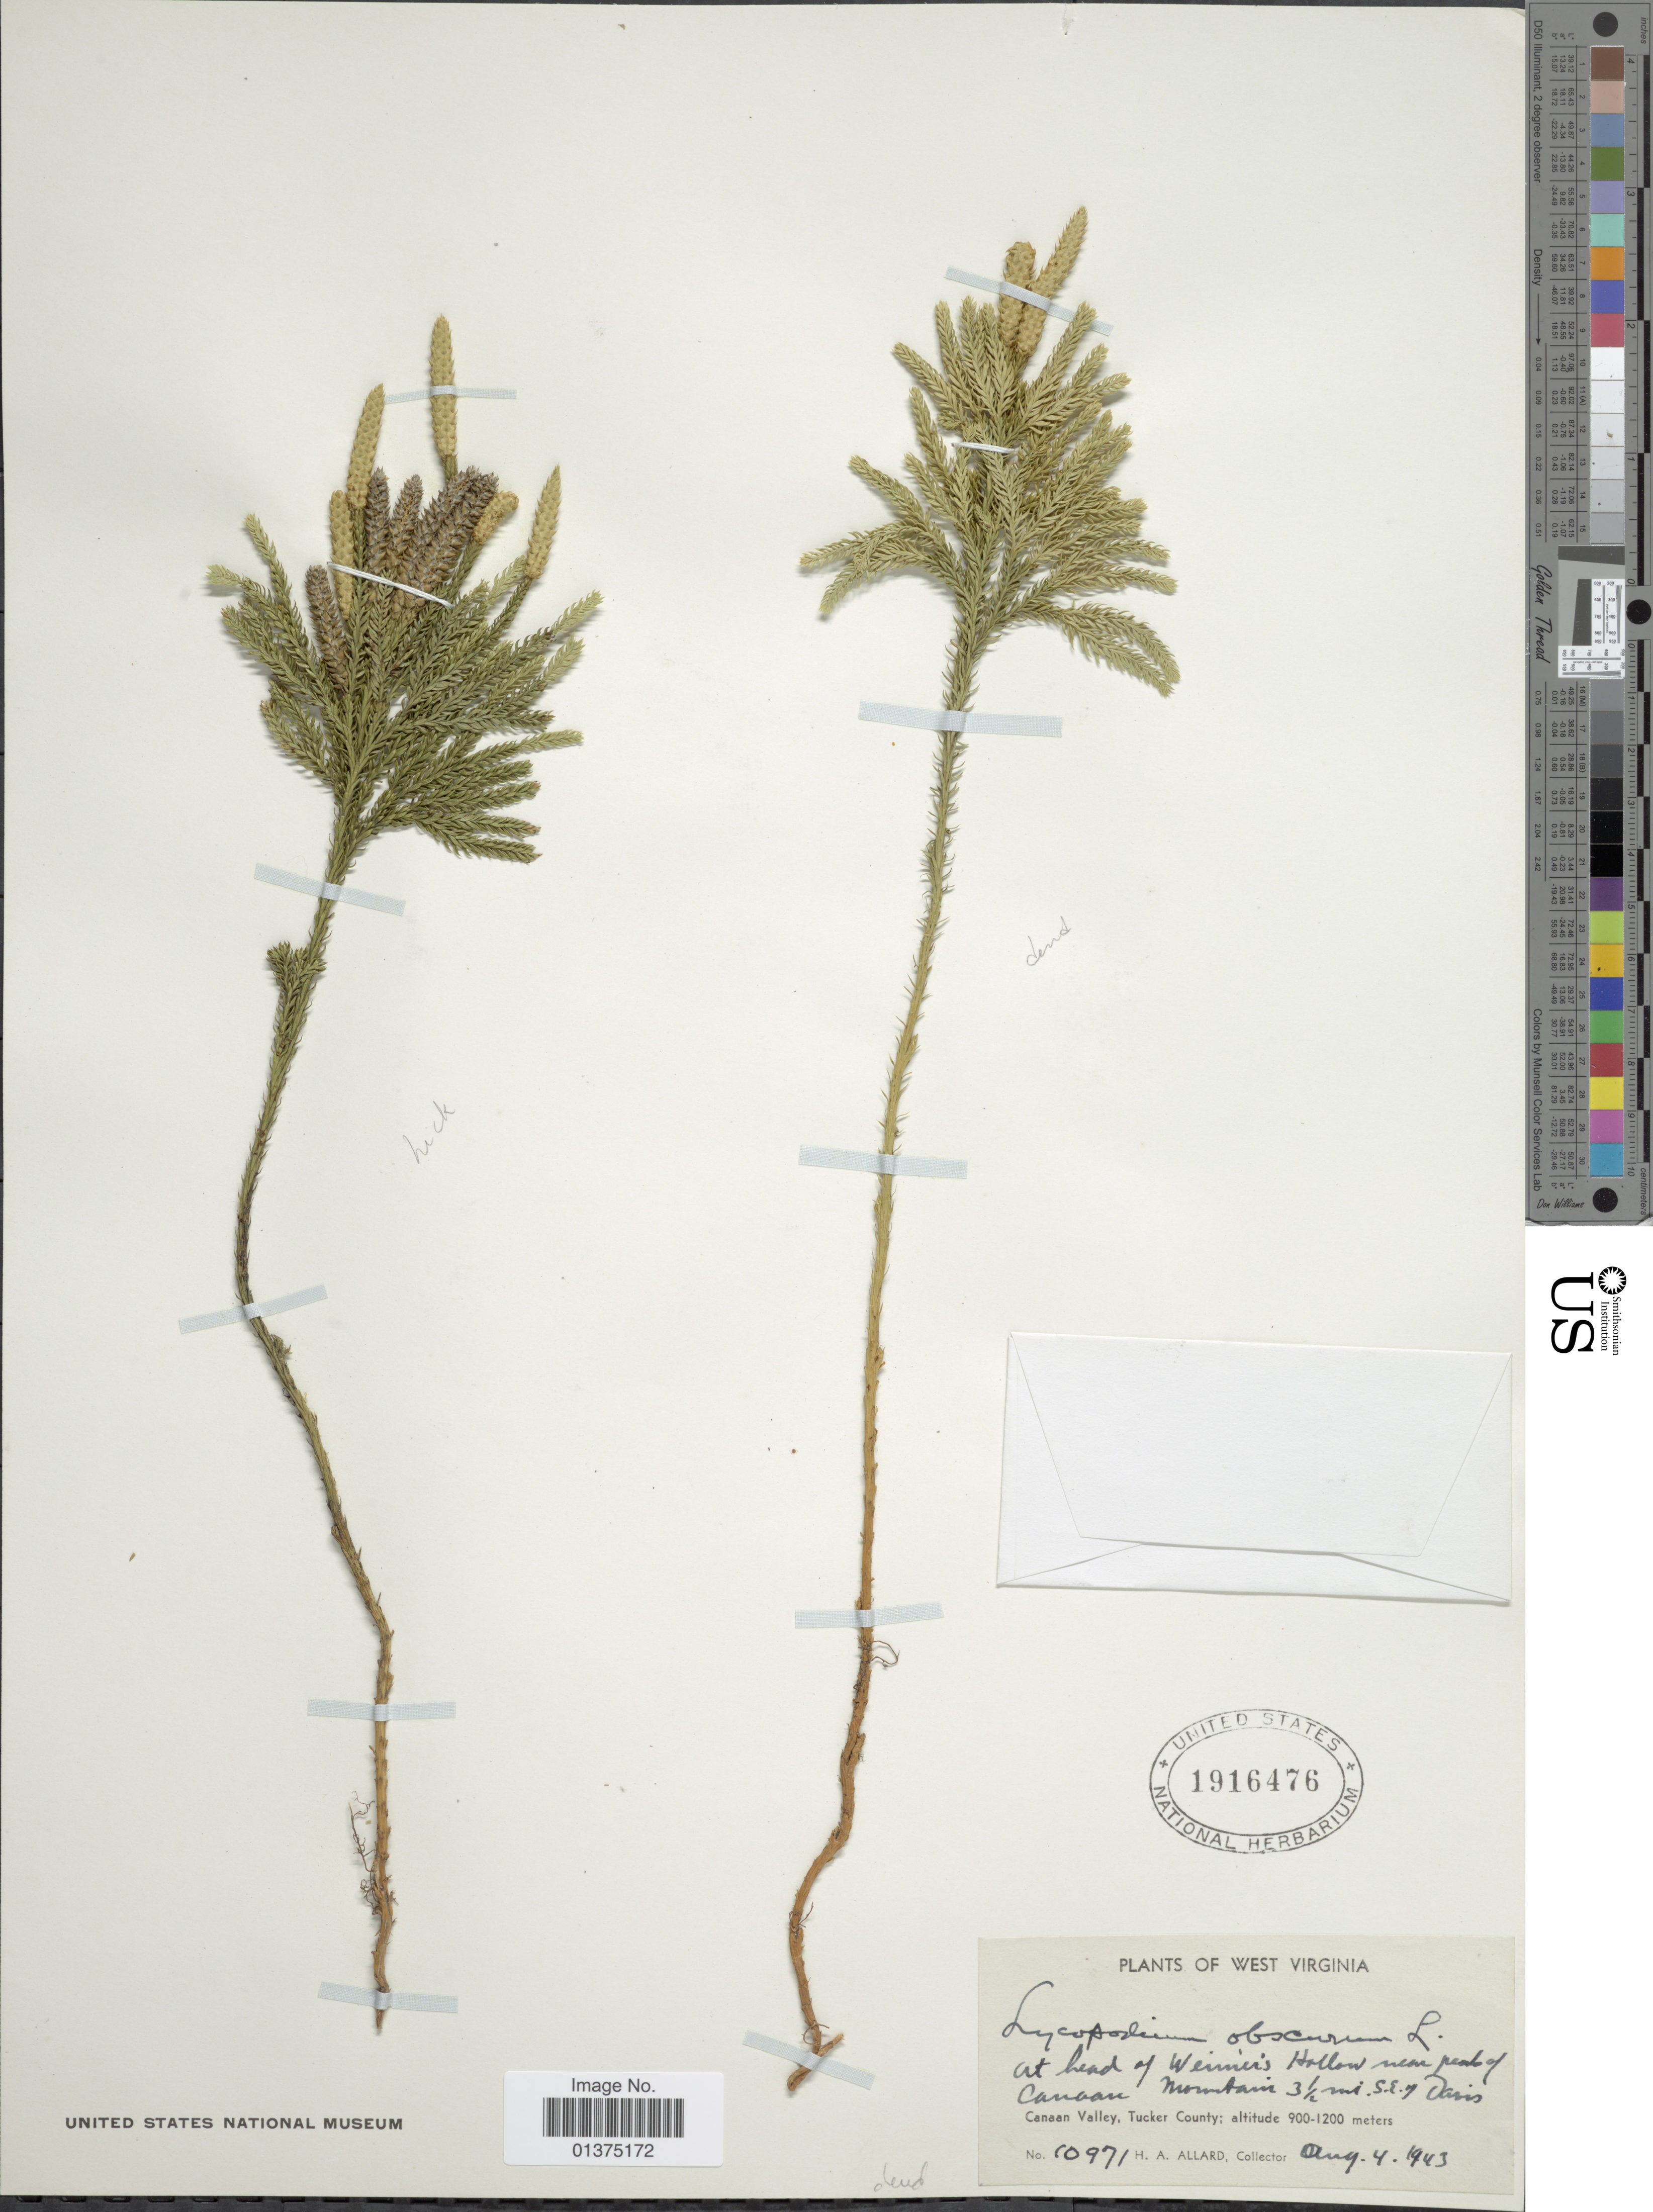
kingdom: Plantae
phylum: Tracheophyta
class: Lycopodiopsida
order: Lycopodiales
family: Lycopodiaceae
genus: Dendrolycopodium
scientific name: Dendrolycopodium dendroideum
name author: (Michx.) A. Haines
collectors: H. A. Allard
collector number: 10971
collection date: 1943-08-04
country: United States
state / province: West Virginia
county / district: Tucker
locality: At head of Weimer's Hollow near peak of Canaan Mountain 3½ mi SE of Davis, Canaan Valley.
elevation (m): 900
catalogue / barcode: US 1916476